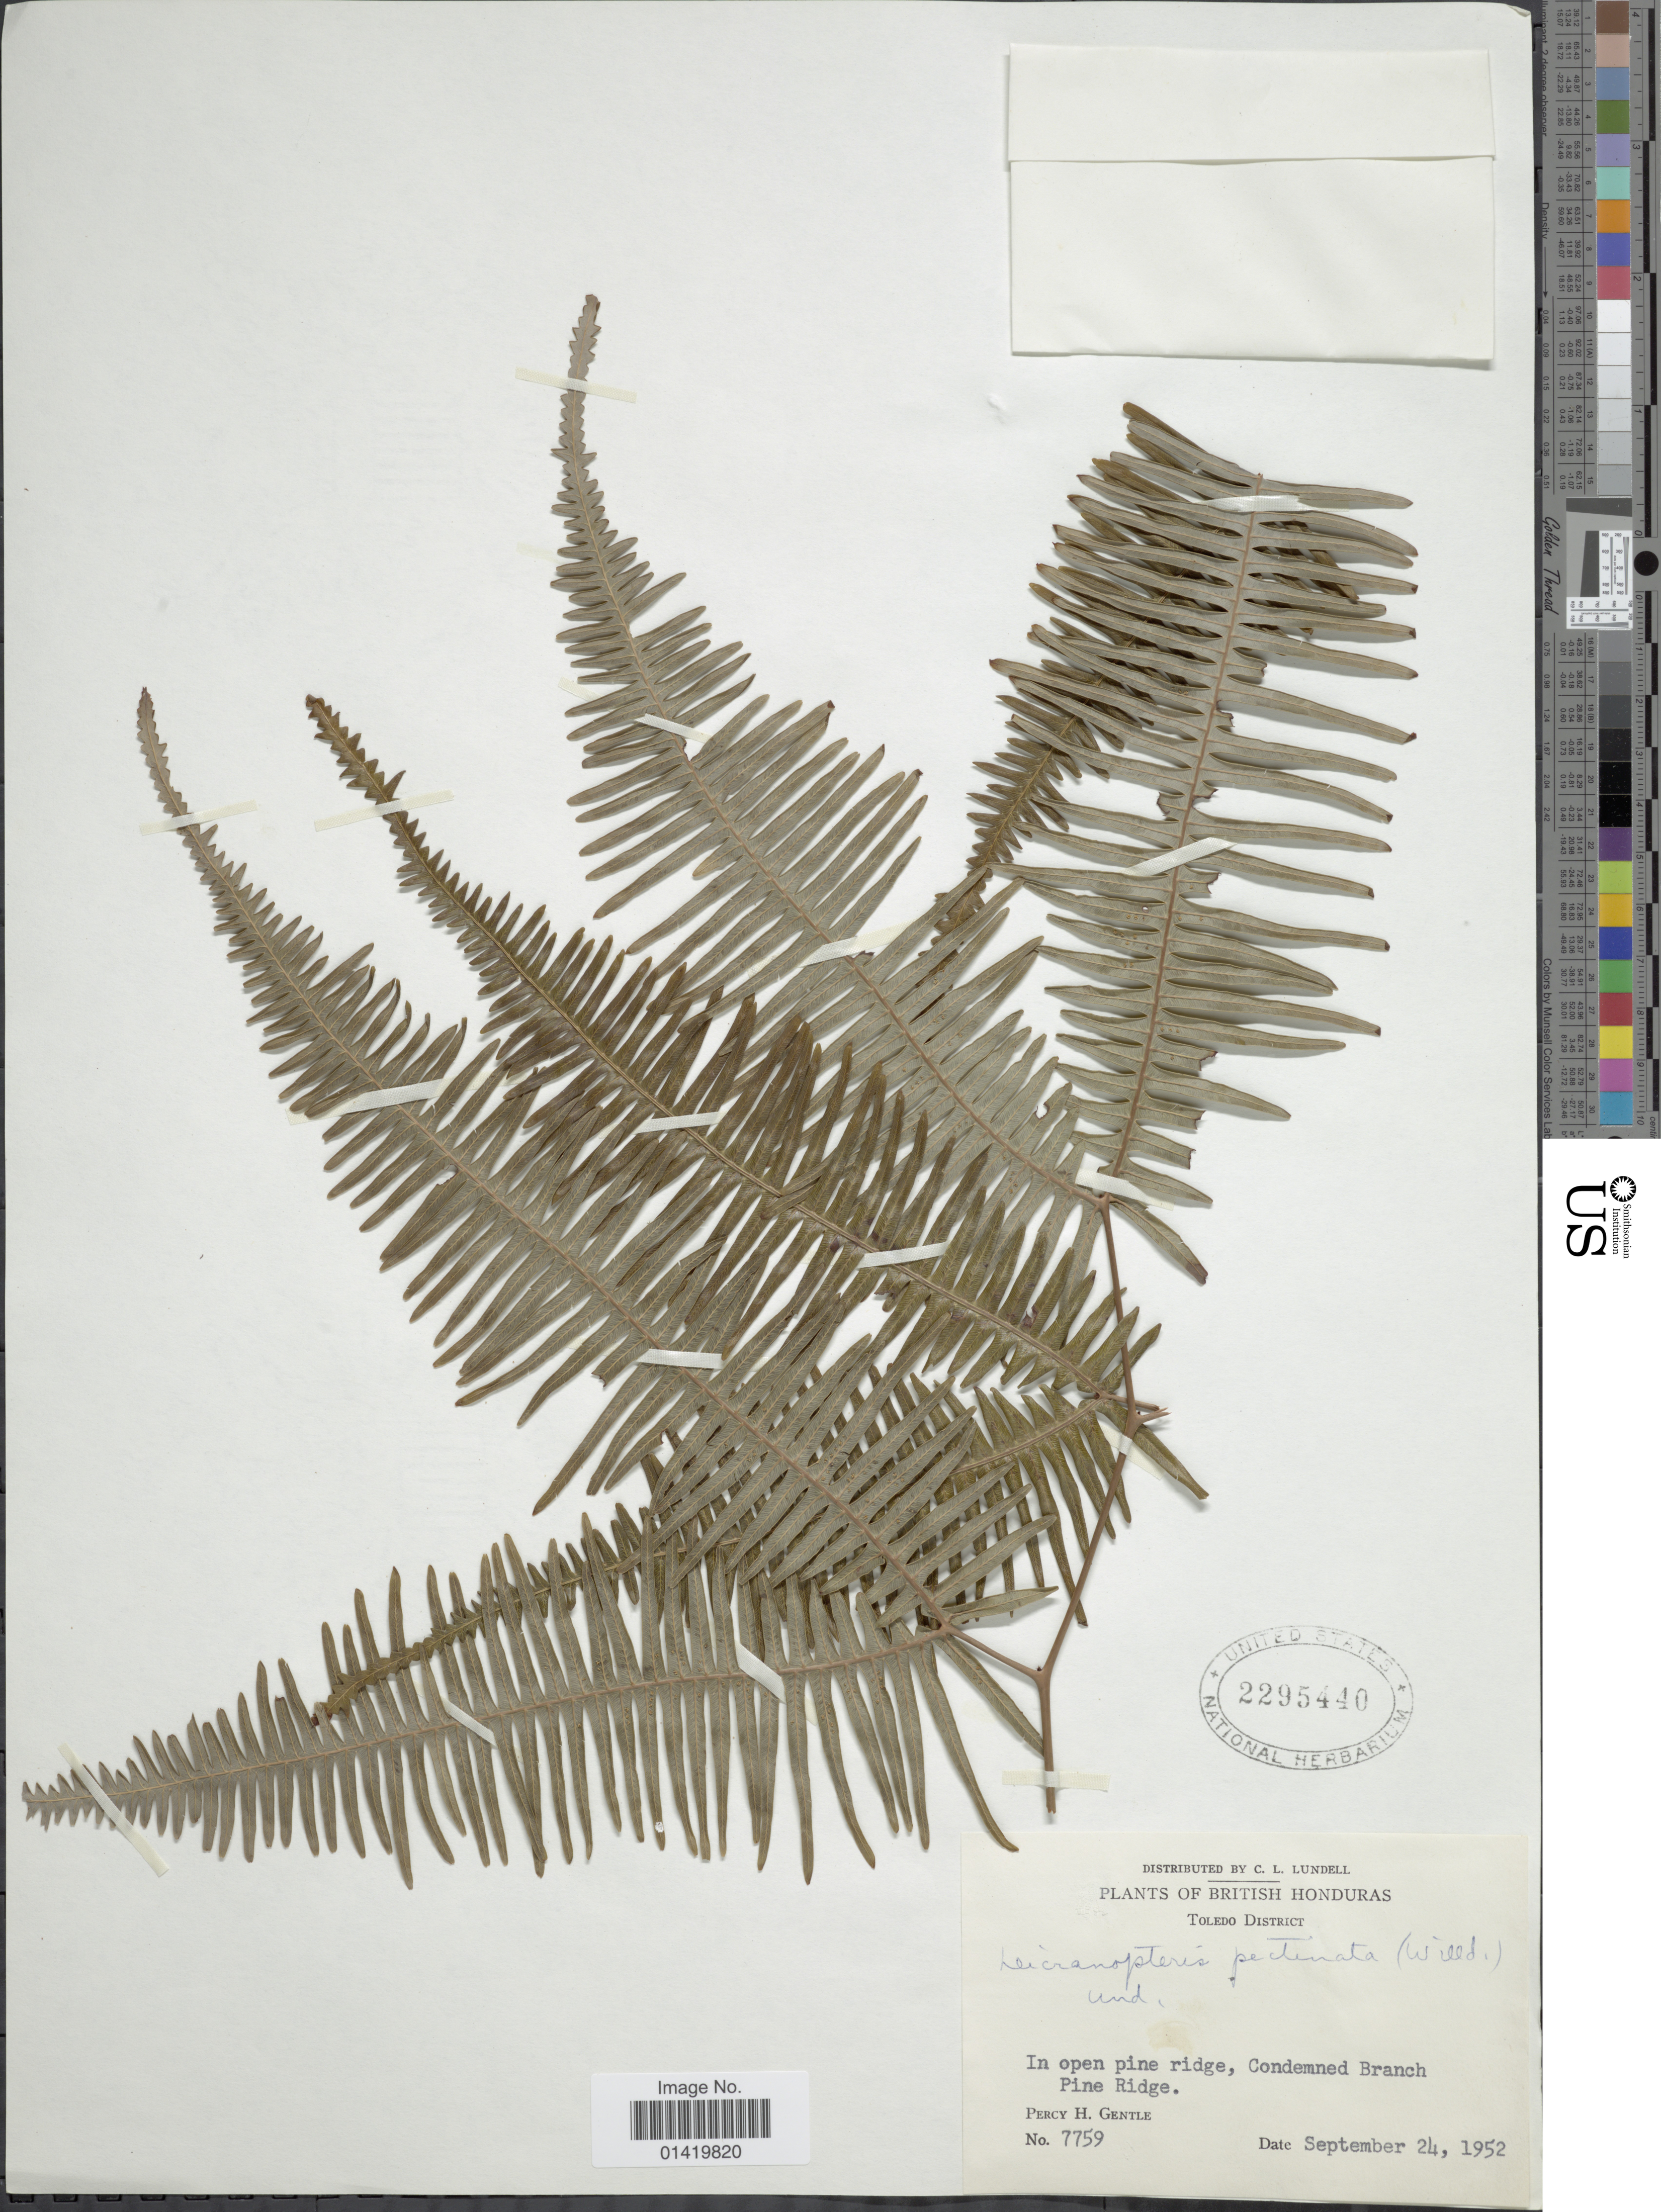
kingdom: Plantae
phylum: Tracheophyta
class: Polypodiopsida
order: Gleicheniales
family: Gleicheniaceae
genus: Gleichenella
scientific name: Gleichenella pectinata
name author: (Willd.) Ching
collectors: P. H. Gentle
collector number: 7759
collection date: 1952-09-24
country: Belize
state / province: Toledo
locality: Britisch Honduras, Toledo District, In open pine ridge, Condemned Bramch, Pine Ridge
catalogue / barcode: US 2295440